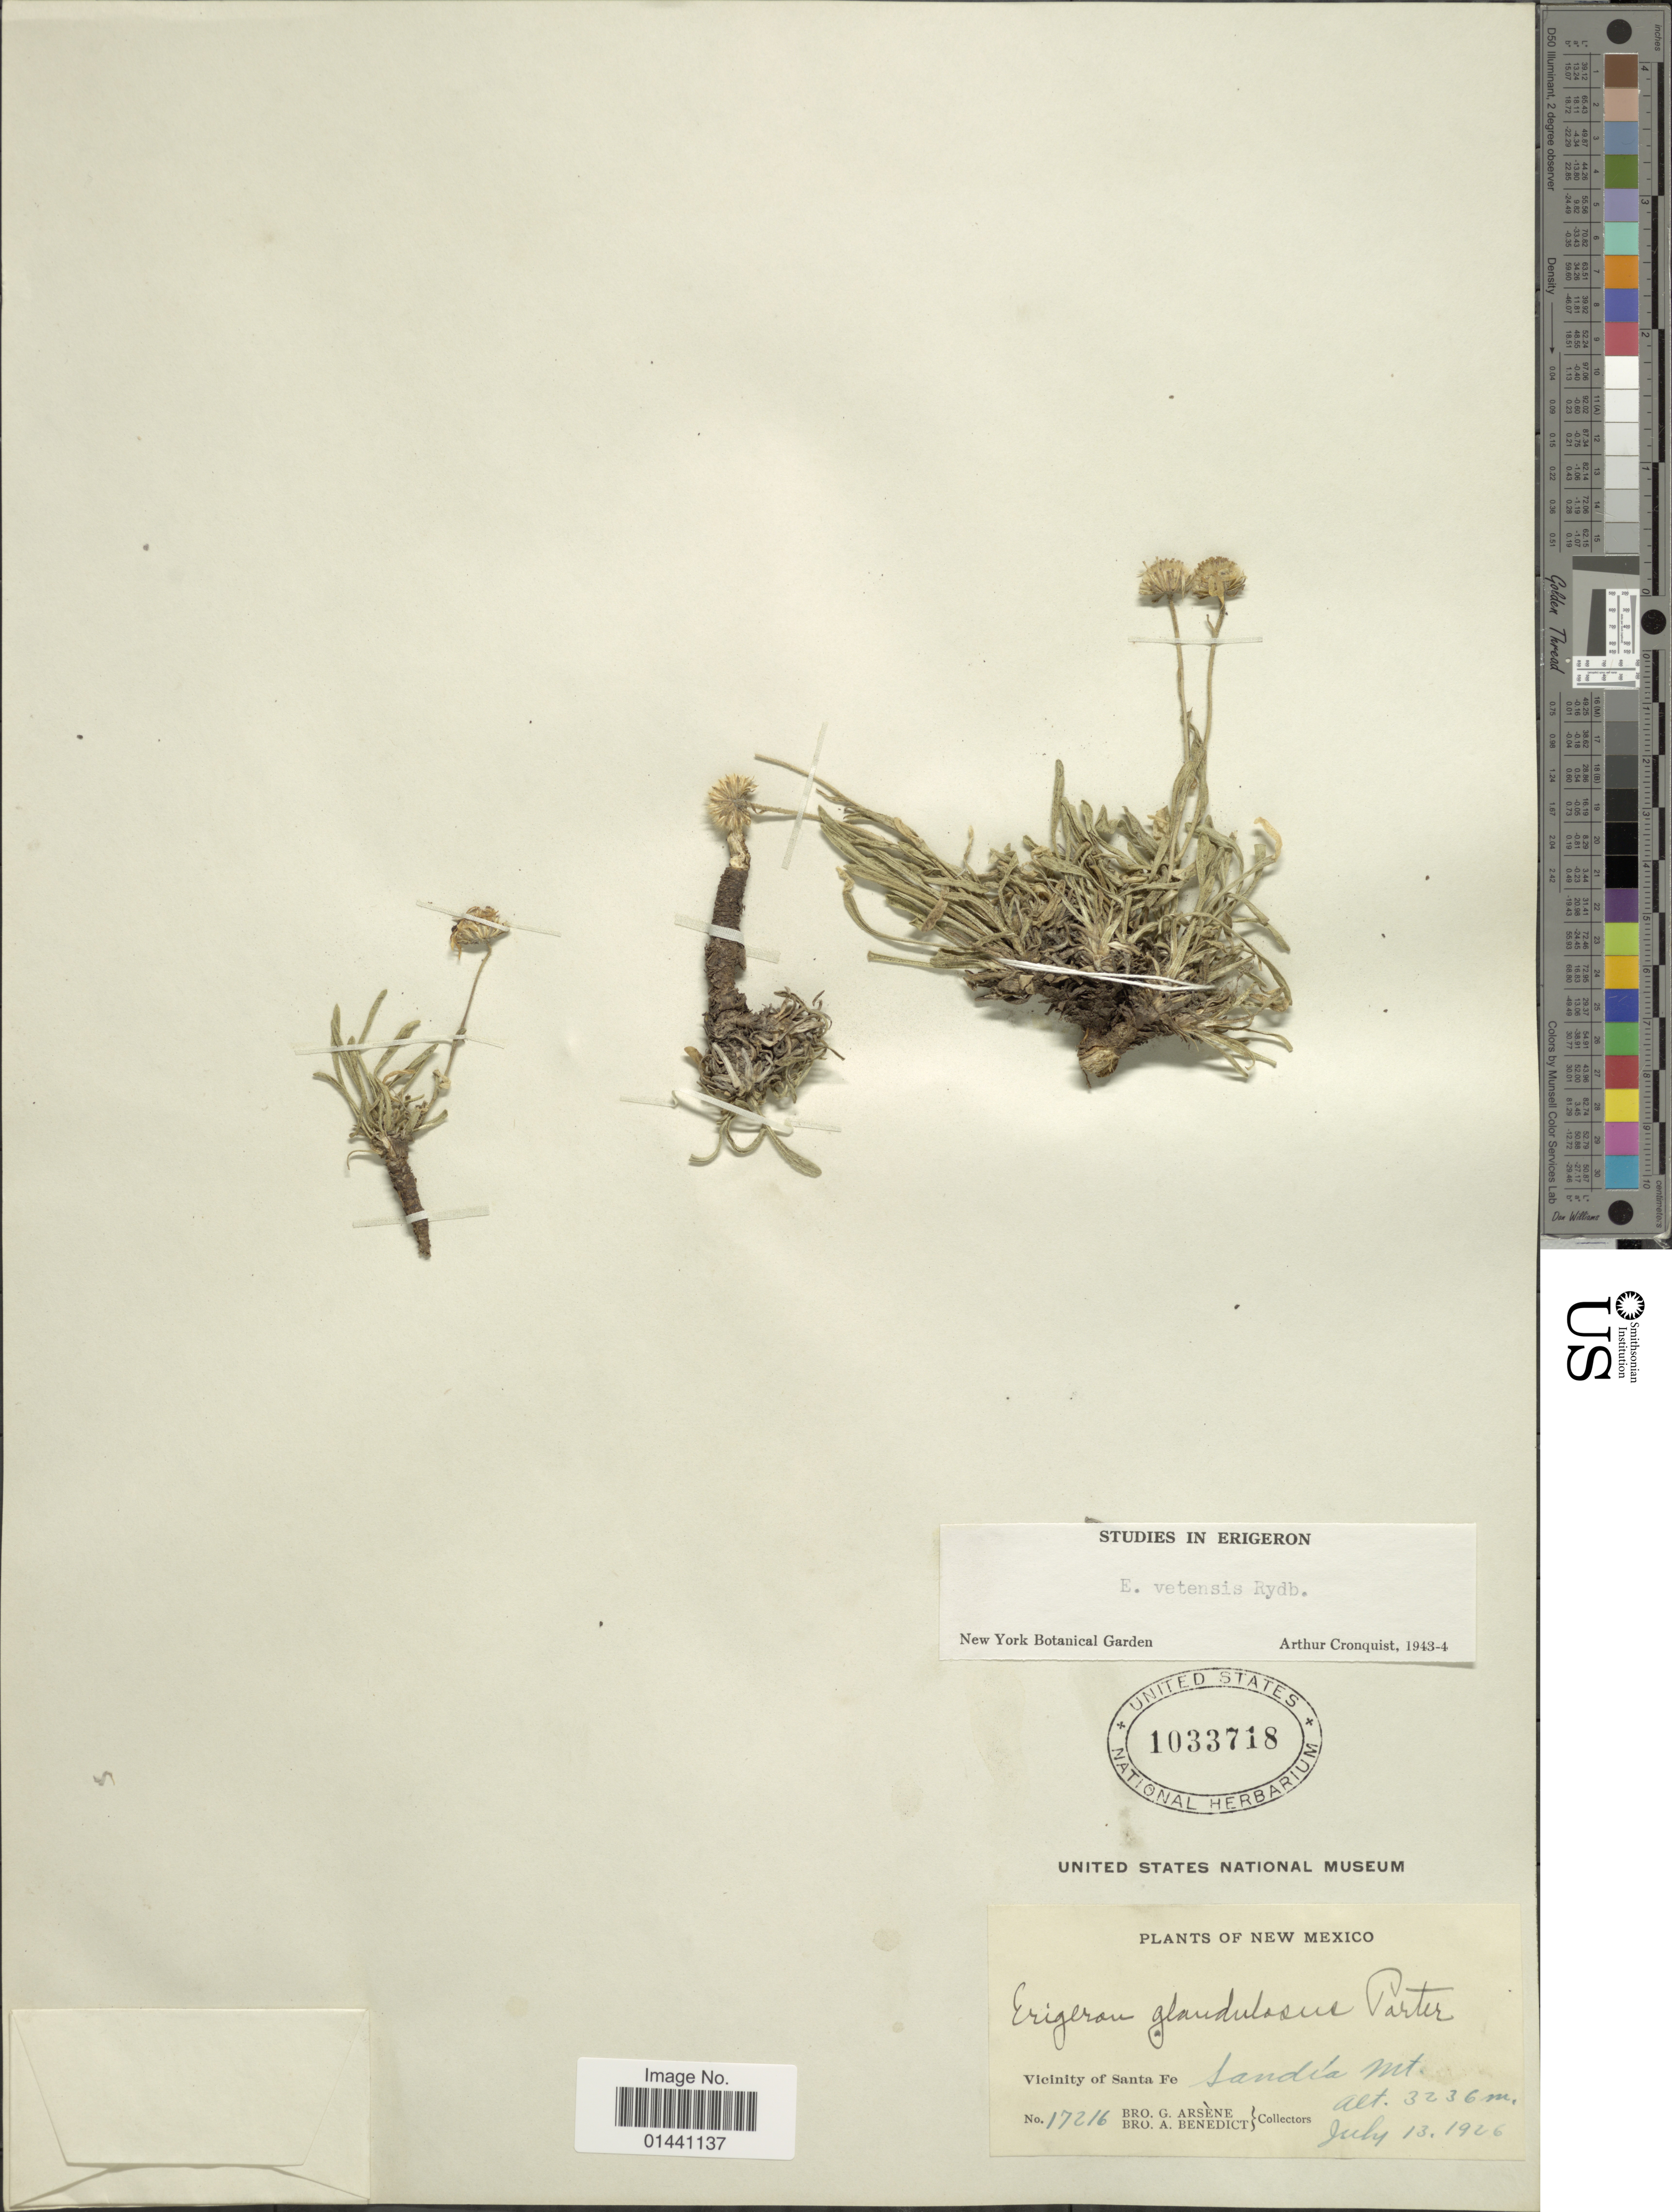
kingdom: Plantae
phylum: Tracheophyta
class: Magnoliopsida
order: Asterales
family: Asteraceae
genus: Erigeron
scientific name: Erigeron vetensis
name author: Rydb.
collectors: Bro. G. Arsène & B. Ayers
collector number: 17216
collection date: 1926-07-13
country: United States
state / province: New Mexico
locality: Vicinity of Santa de, Sandia Mt.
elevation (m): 3236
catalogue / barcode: US 1033718